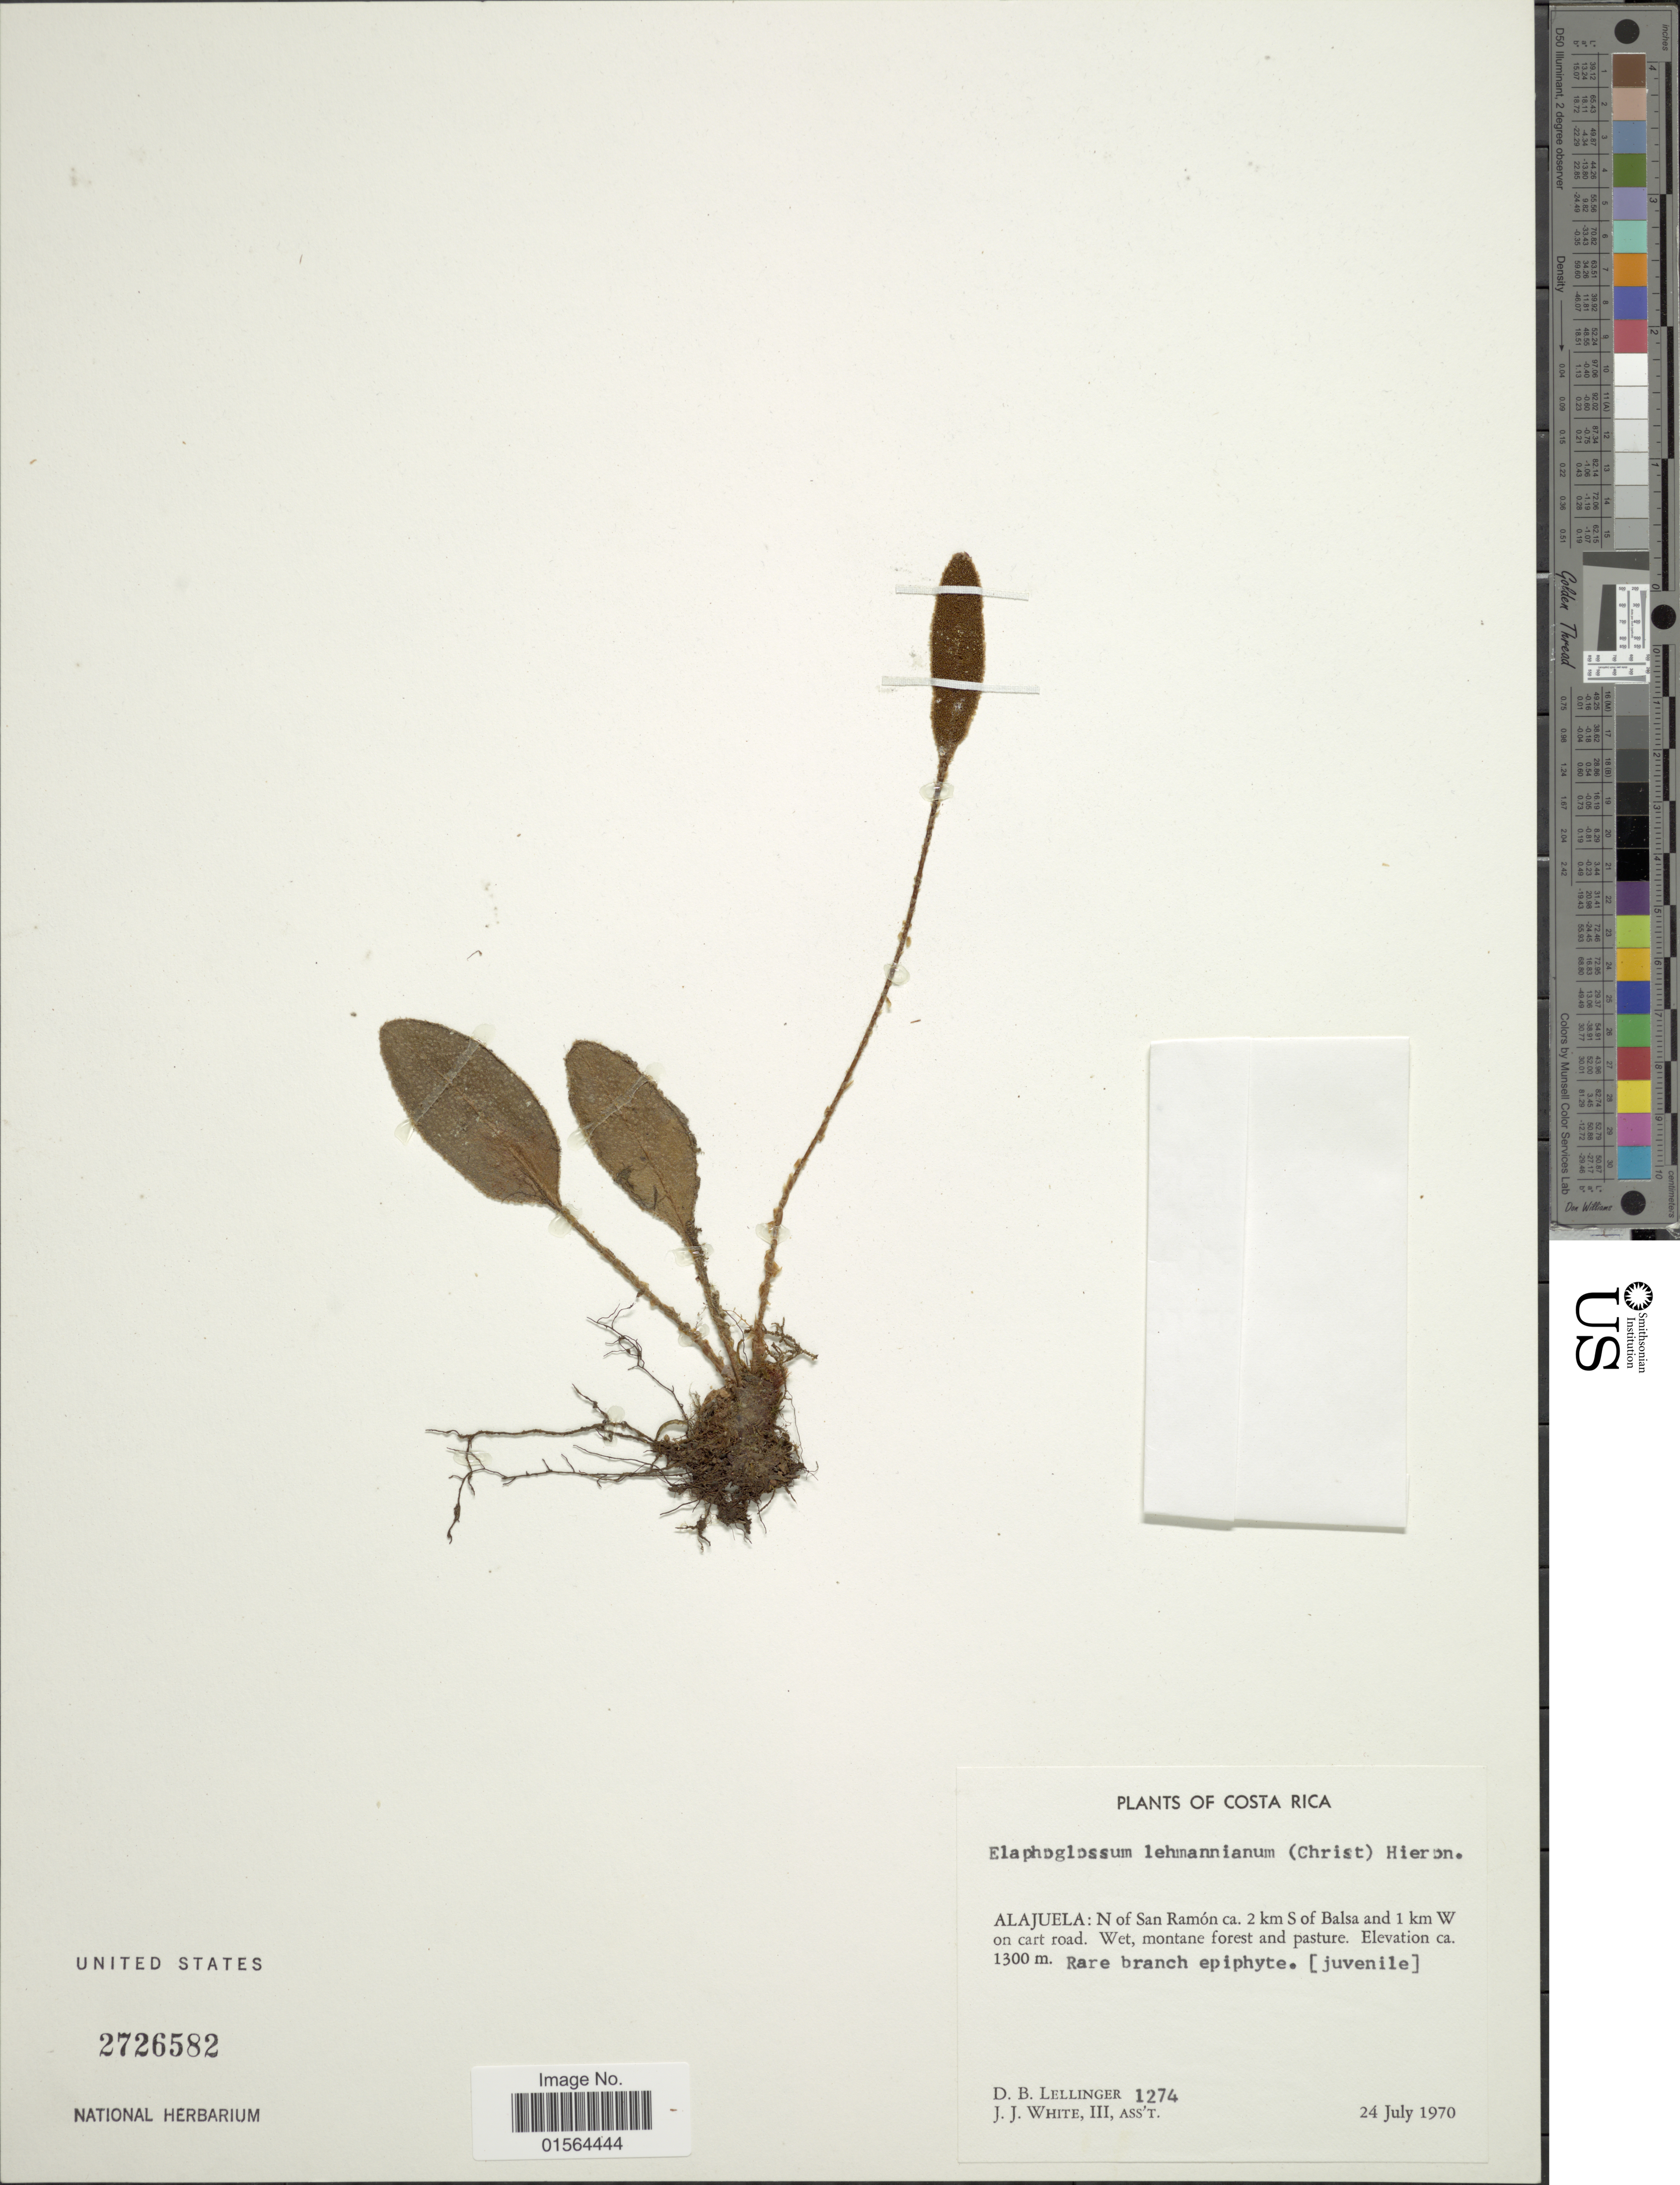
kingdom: Plantae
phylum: Tracheophyta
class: Polypodiopsida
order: Polypodiales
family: Dryopteridaceae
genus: Elaphoglossum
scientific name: Elaphoglossum muscosum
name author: (Sw.) T. Moore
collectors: D. B. Lellinger & J. J. White III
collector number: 1274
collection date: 1970-07-14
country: Costa Rica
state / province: Alajuela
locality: Alajuela: N of San Ramon ca 2 km S of Balsa and 1 km W on cart road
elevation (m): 1300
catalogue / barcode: US 2726582